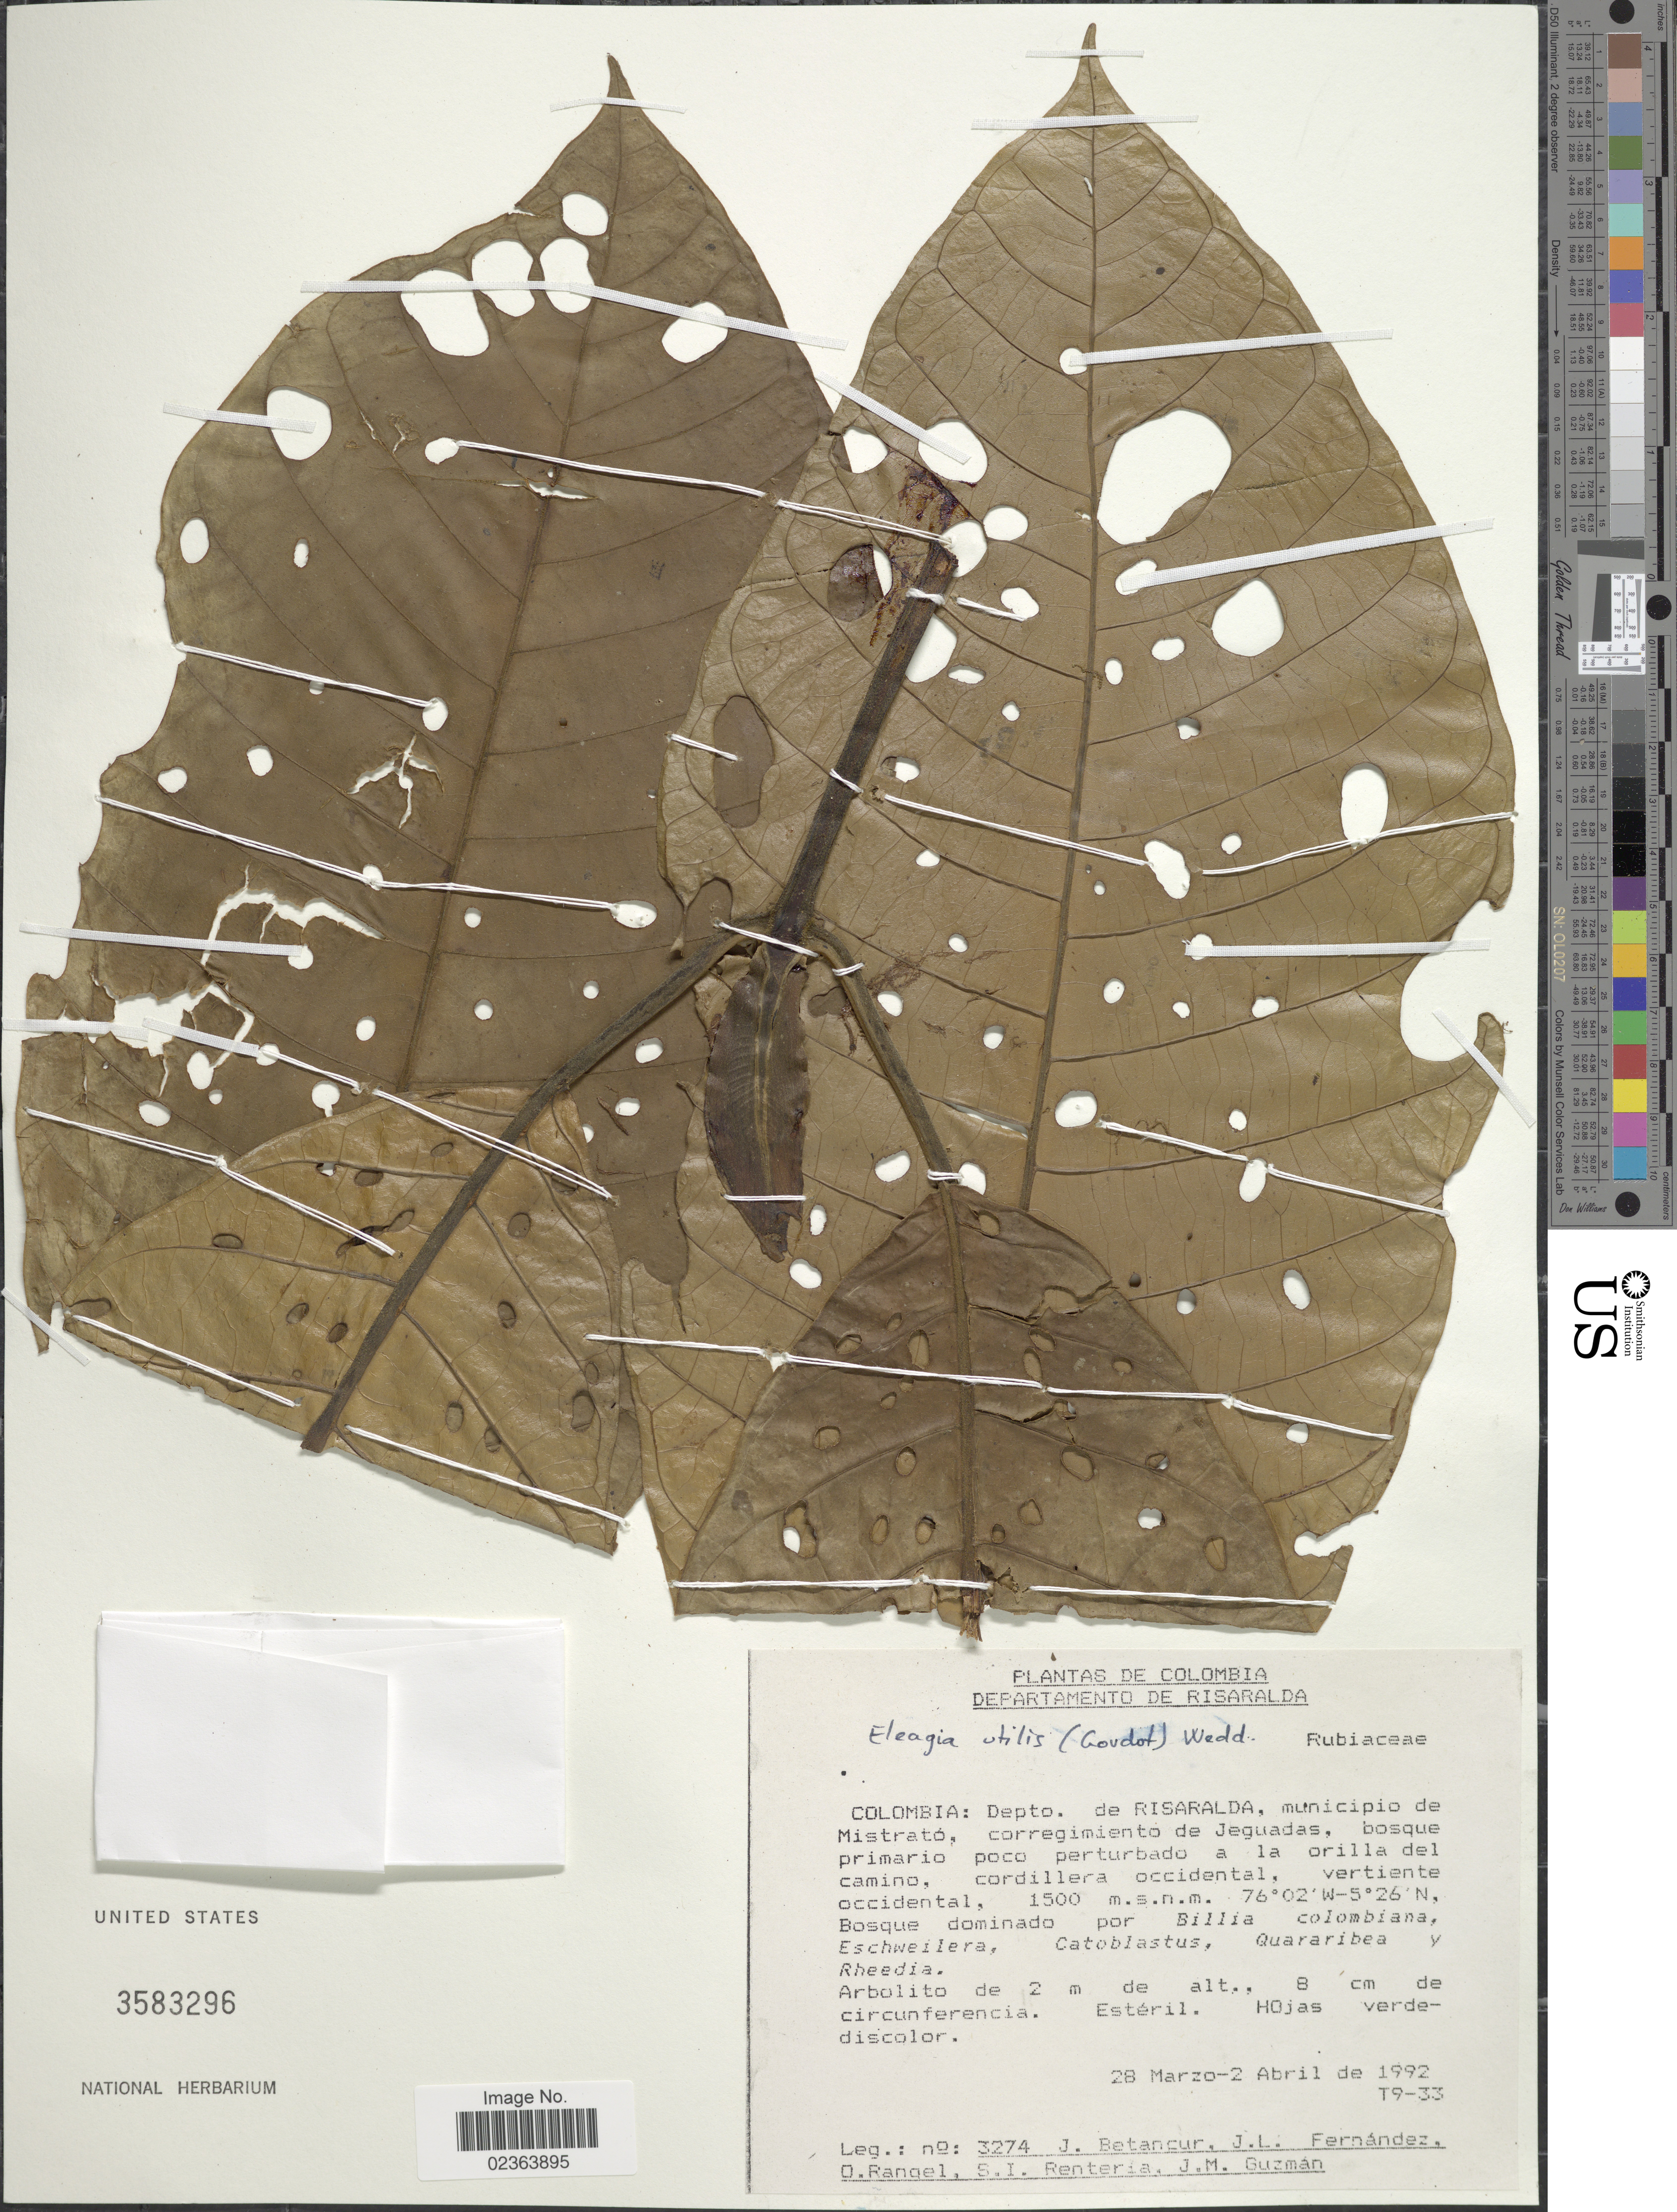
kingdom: Plantae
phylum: Tracheophyta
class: Magnoliopsida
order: Gentianales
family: Rubiaceae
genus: Elaeagia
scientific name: Elaeagia utilis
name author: (Goudot) Wedd.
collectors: J. Betancur, J. Fernandez, O. Rangel, S. Renteria & J. Guzman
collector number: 3274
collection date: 1992-03-28/1992-04-02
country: Colombia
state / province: Risaralda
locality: Depto. de Risaralda, municipio de Mistrato, corregimiento de Jeguadas, bosque primario poco perturbado a la orilla del camino, cordillera occidental, vertiente occidental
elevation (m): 1500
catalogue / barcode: US 3583296